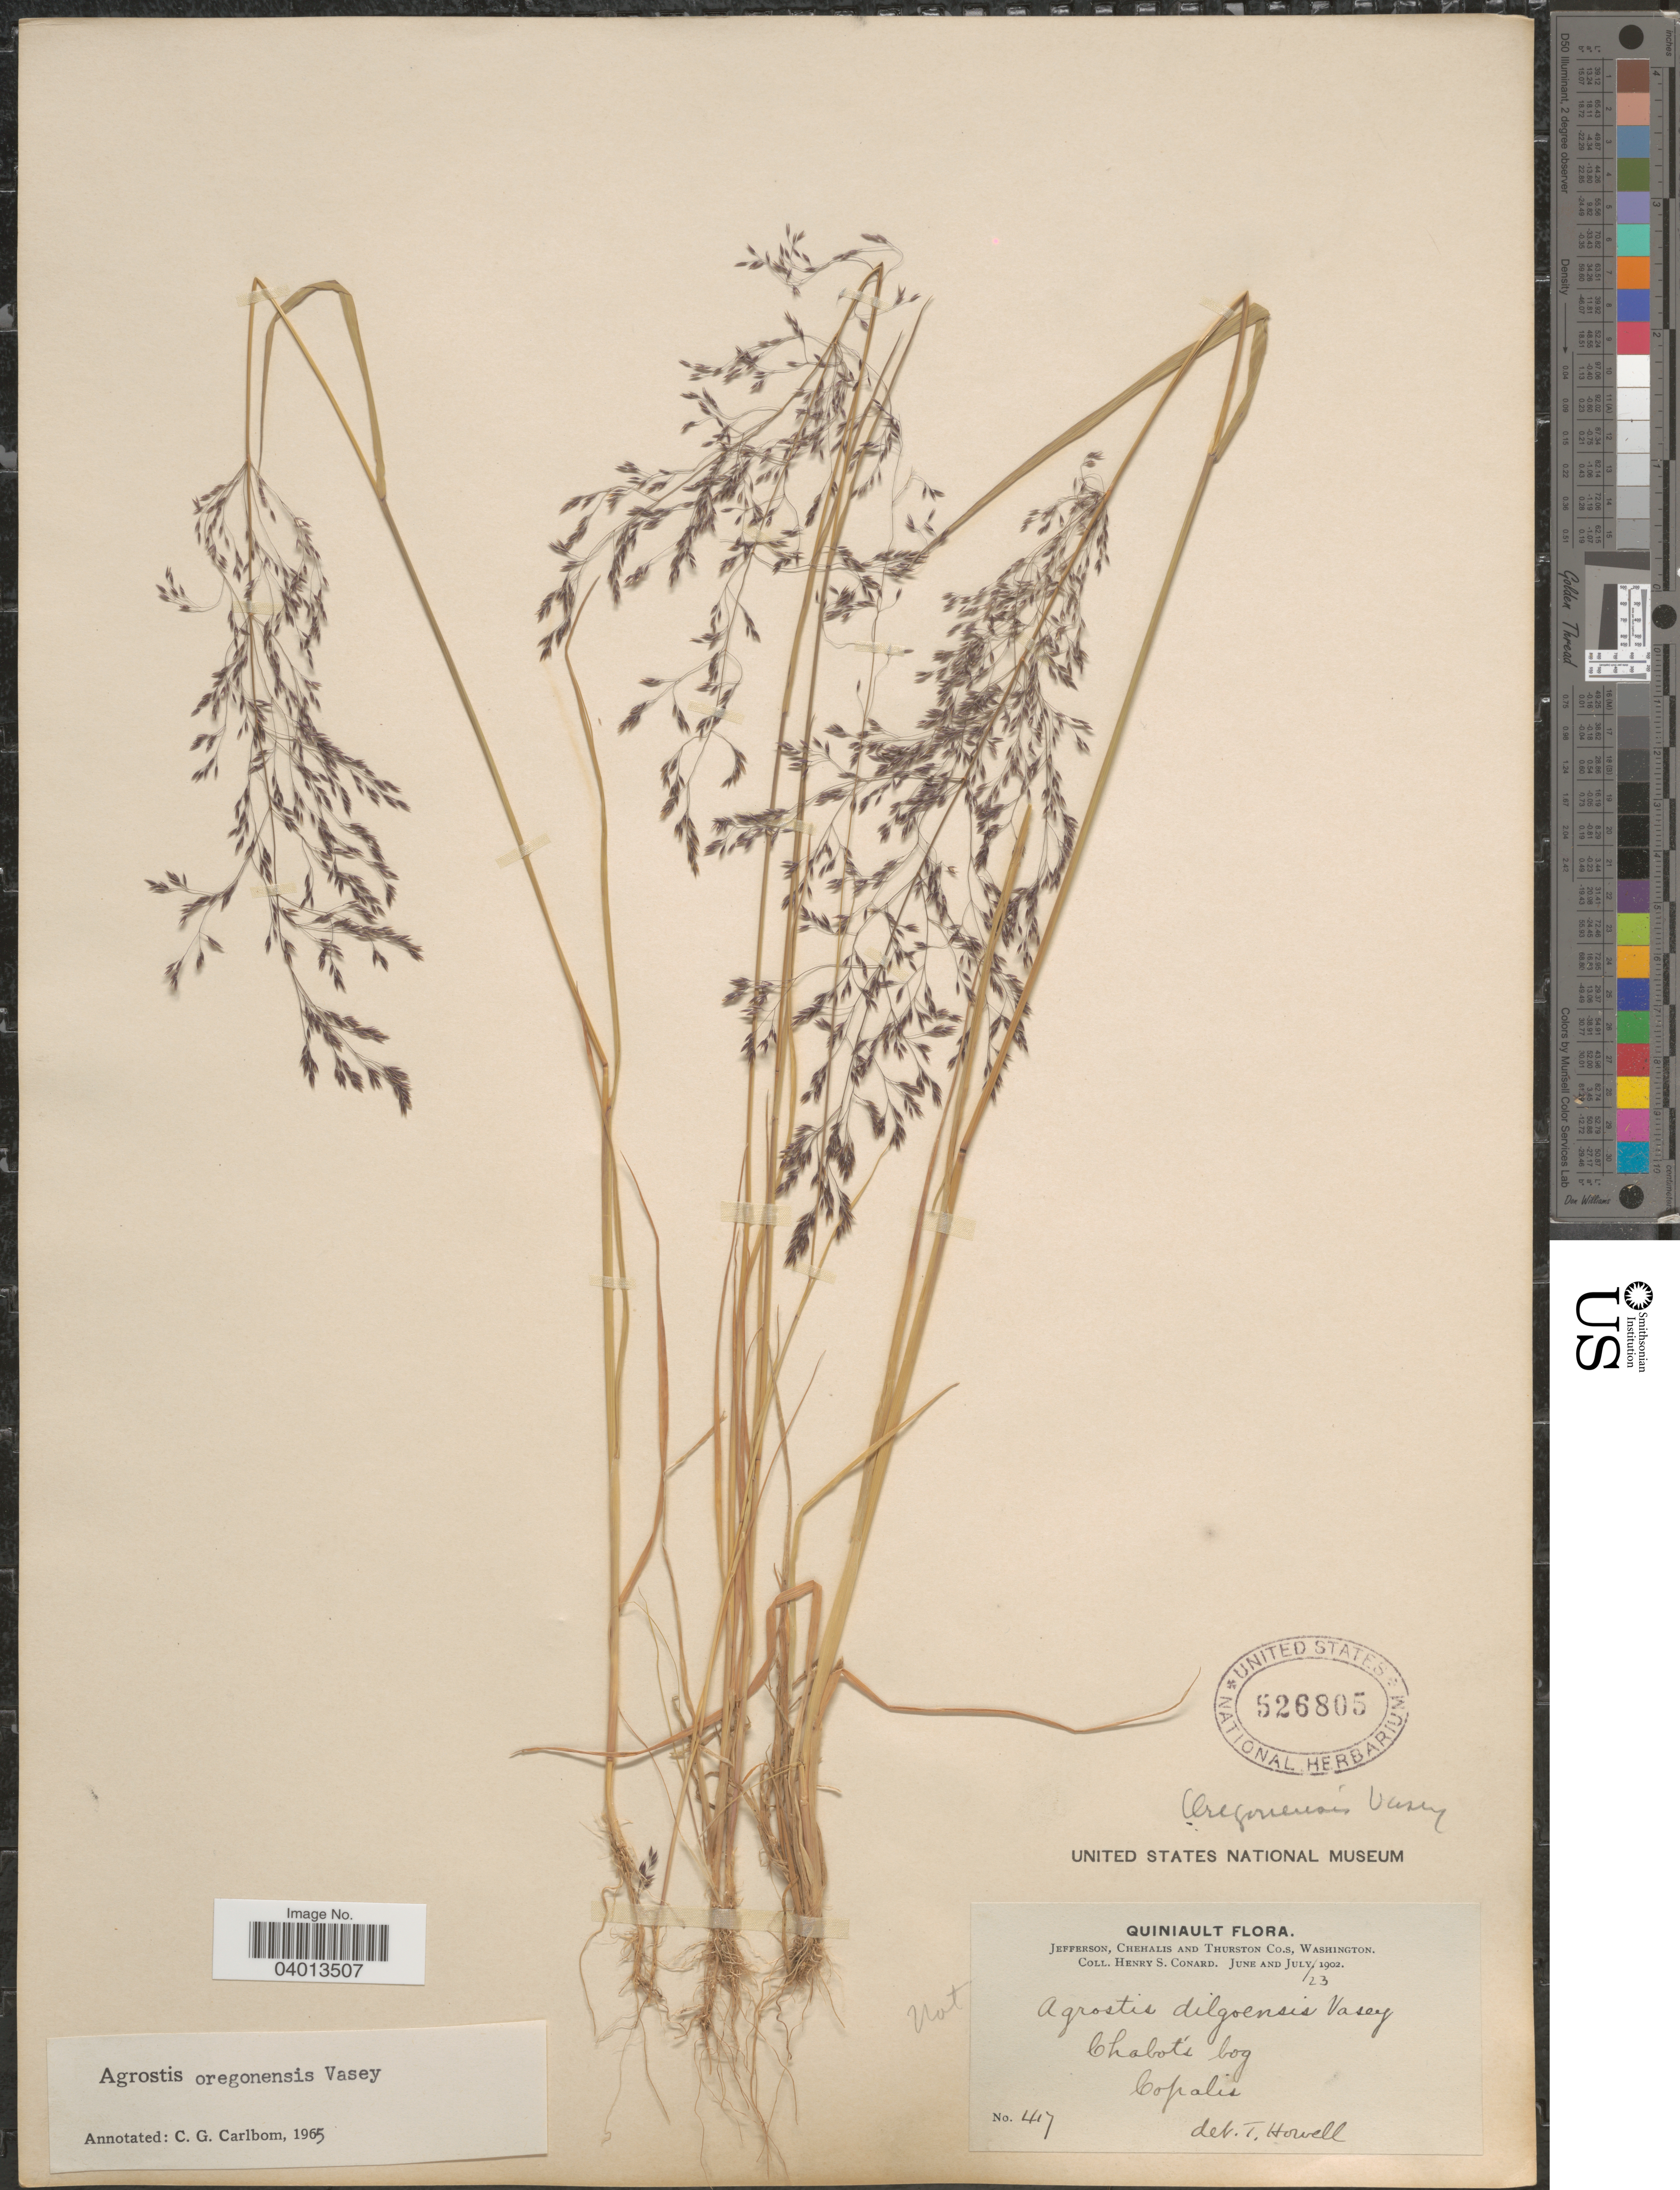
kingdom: Plantae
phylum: Tracheophyta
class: Liliopsida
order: Poales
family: Poaceae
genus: Agrostis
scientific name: Agrostis oregonensis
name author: Vasey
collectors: H. Conrad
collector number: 417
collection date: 1902-07-23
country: United States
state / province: Washington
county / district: Thurston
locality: Quiniault. Jefferson, Chehalis and Thurston Co.s. Chabot's bog. Copalis.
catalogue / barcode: US 526805